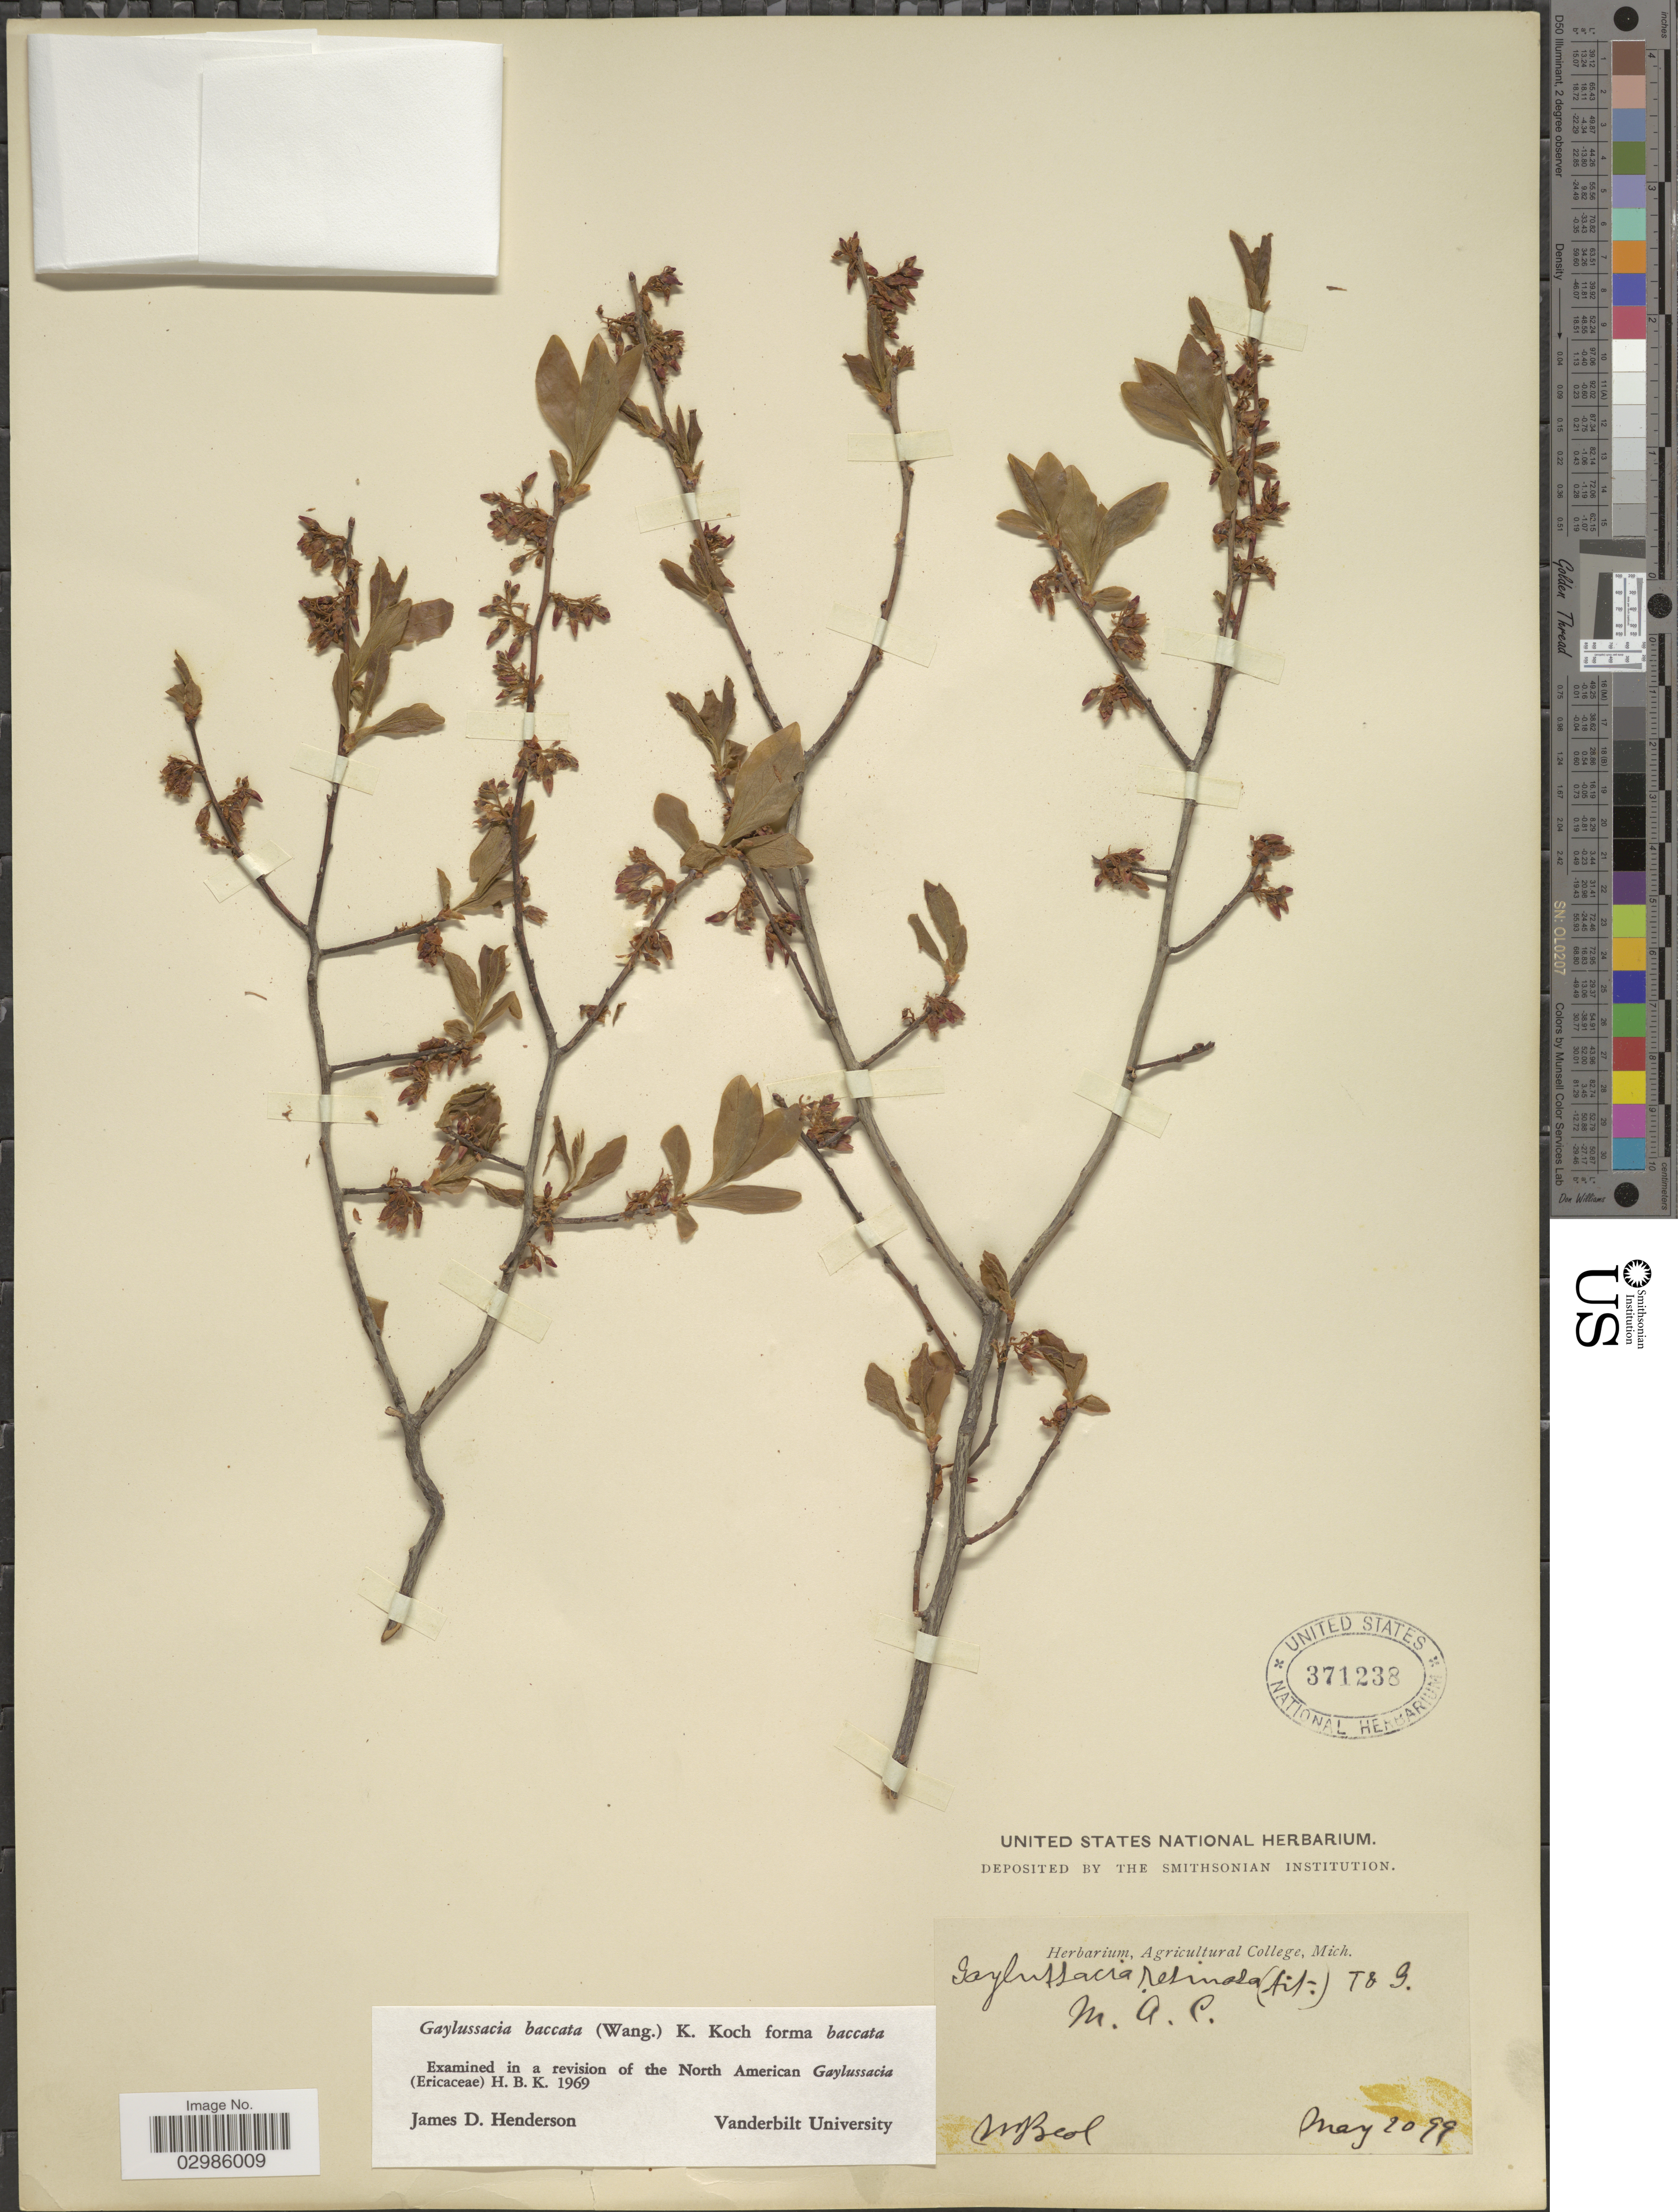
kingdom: Plantae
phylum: Tracheophyta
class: Magnoliopsida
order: Ericales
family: Ericaceae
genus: Gaylussacia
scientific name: Gaylussacia baccata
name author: (Wangenh.) K. Koch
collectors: W. J. Beal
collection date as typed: Transcribed d/m/y: 20/5/99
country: United States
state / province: Michigan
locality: M.A.C.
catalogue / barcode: US 371238